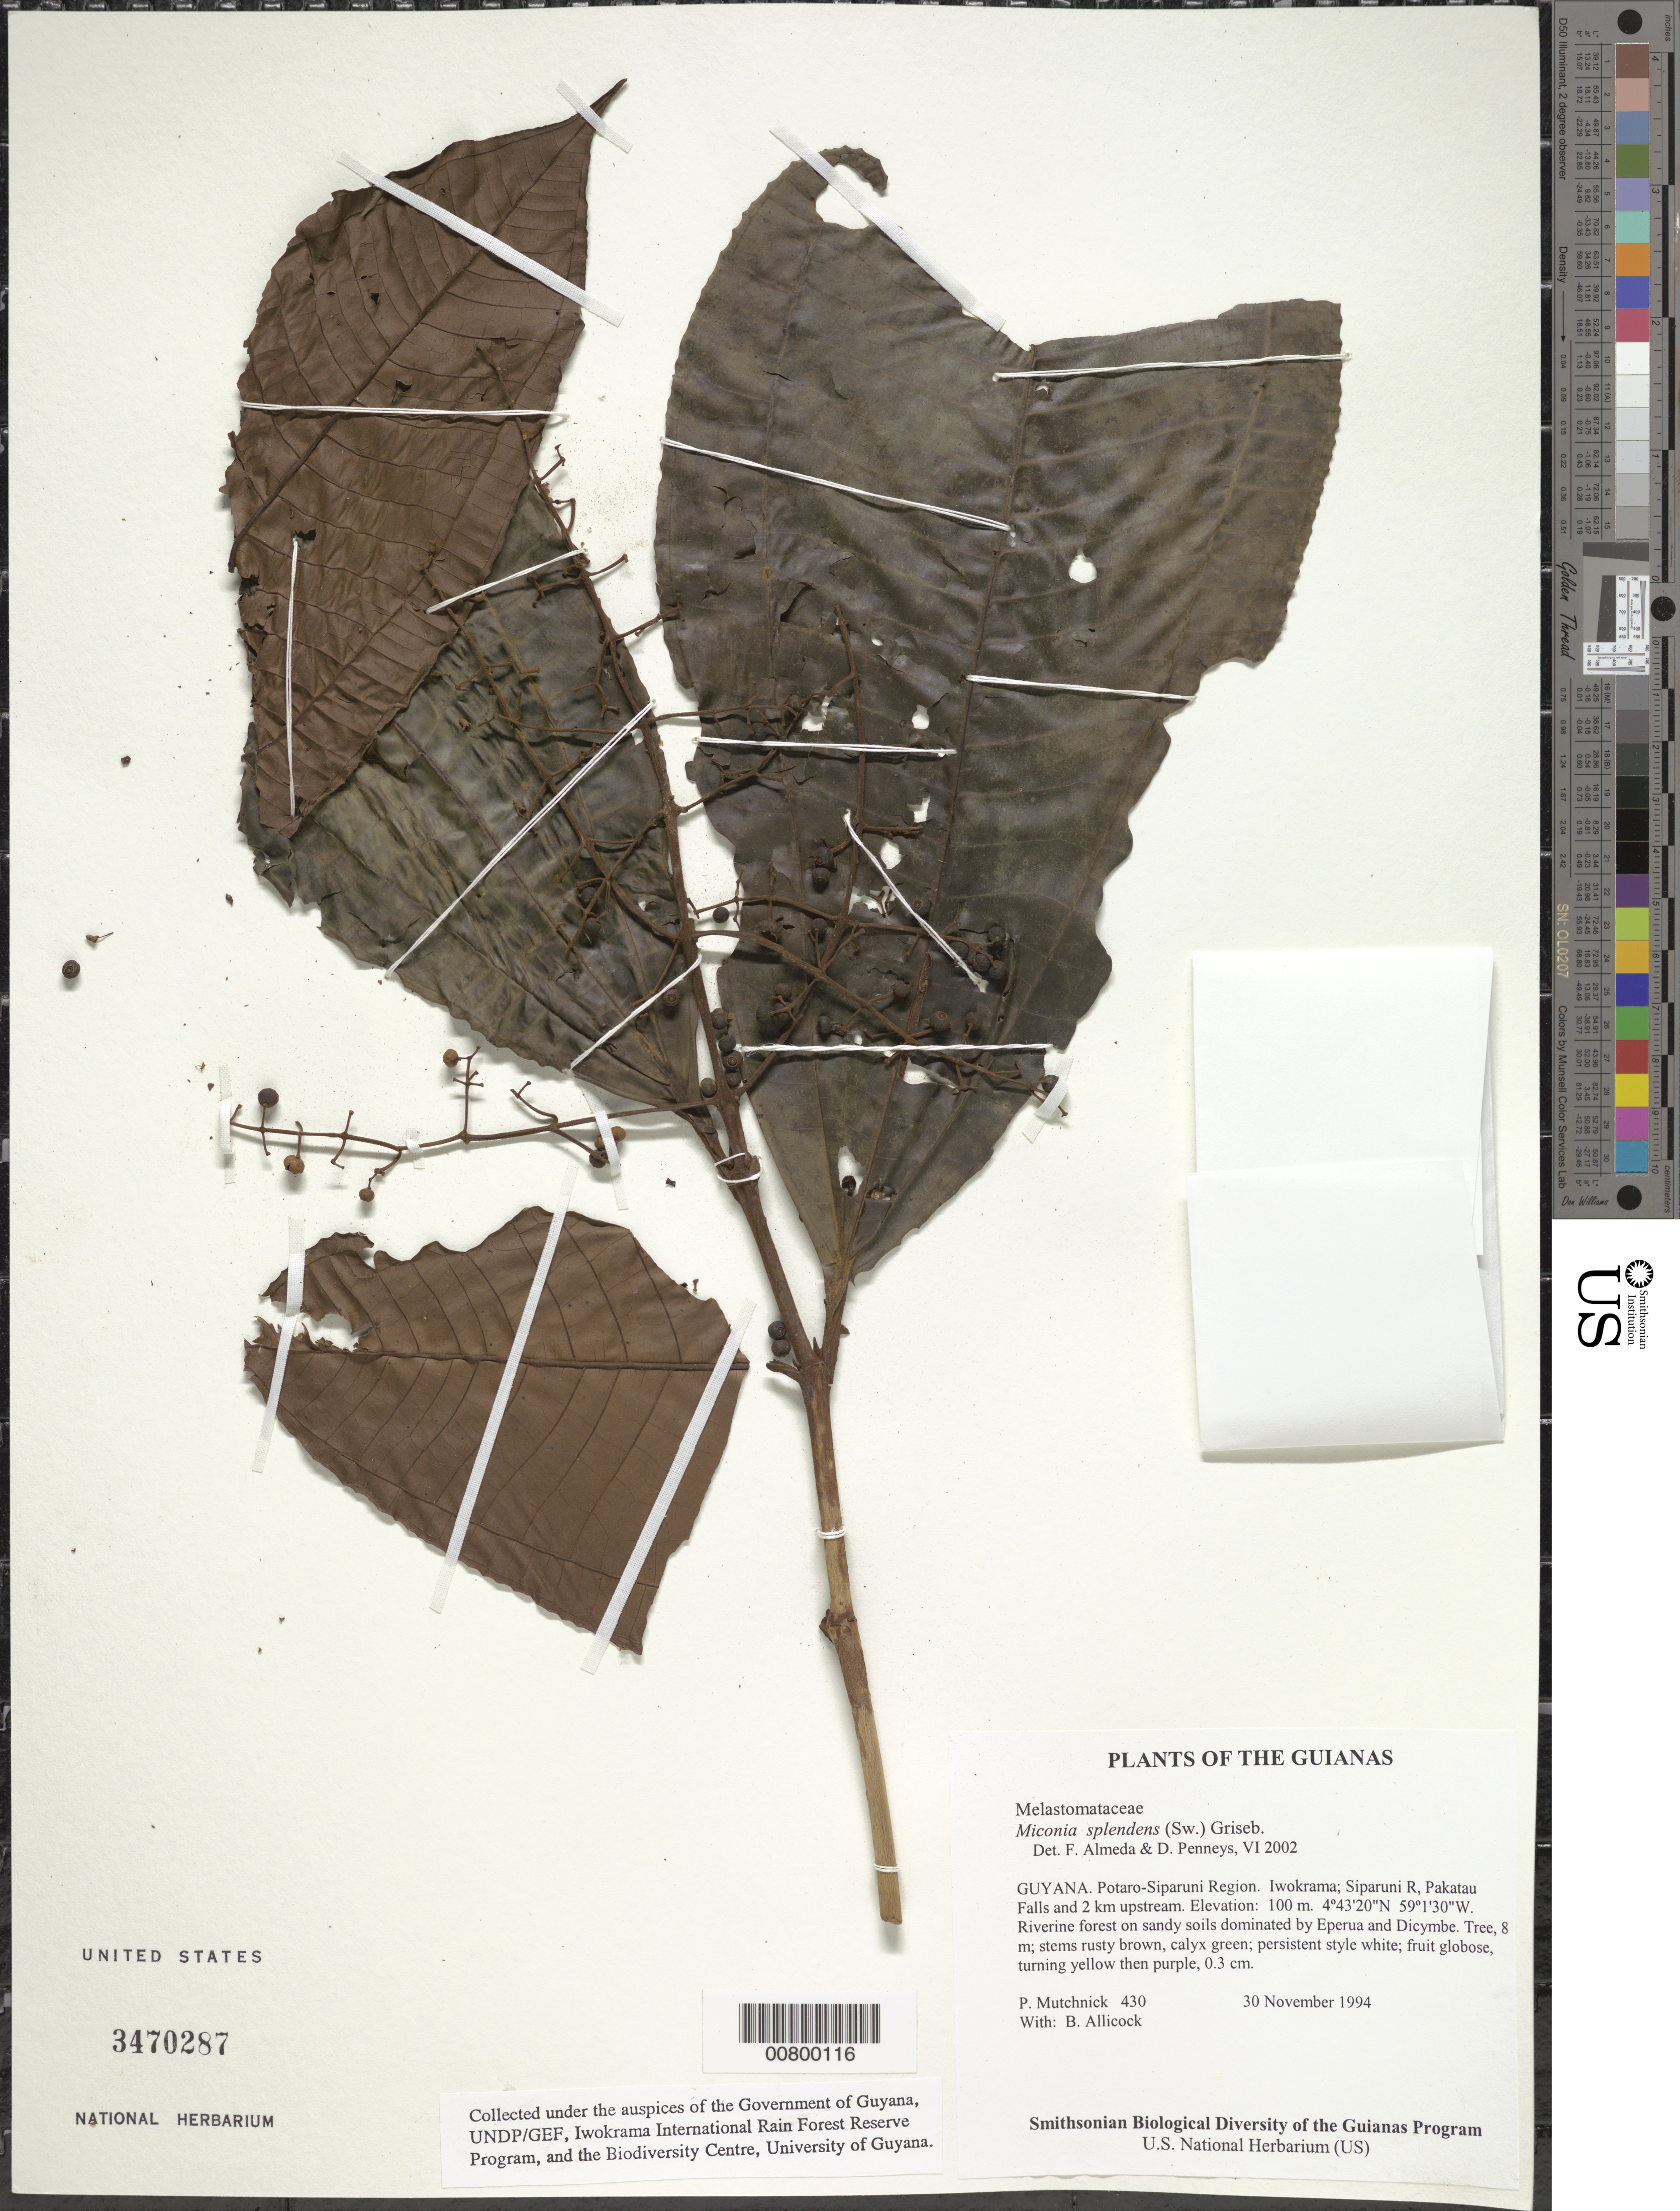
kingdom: Plantae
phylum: Tracheophyta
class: Magnoliopsida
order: Myrtales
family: Melastomataceae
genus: Miconia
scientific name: Miconia splendens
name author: (Sw.) Griseb.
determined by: Almeda, F.; Penneys, D. S.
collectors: P. Mutchnick & B. Allicock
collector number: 430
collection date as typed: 30 November 1994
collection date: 1994-11-30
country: Guyana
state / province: Potaro-Siparuni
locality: Iwokrama; Siparuni R, Pakatau Falls and 2 km upstream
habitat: Riverine forest on sandy soils dominated by Eperua and Dicymbe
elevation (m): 100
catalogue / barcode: US 3470287